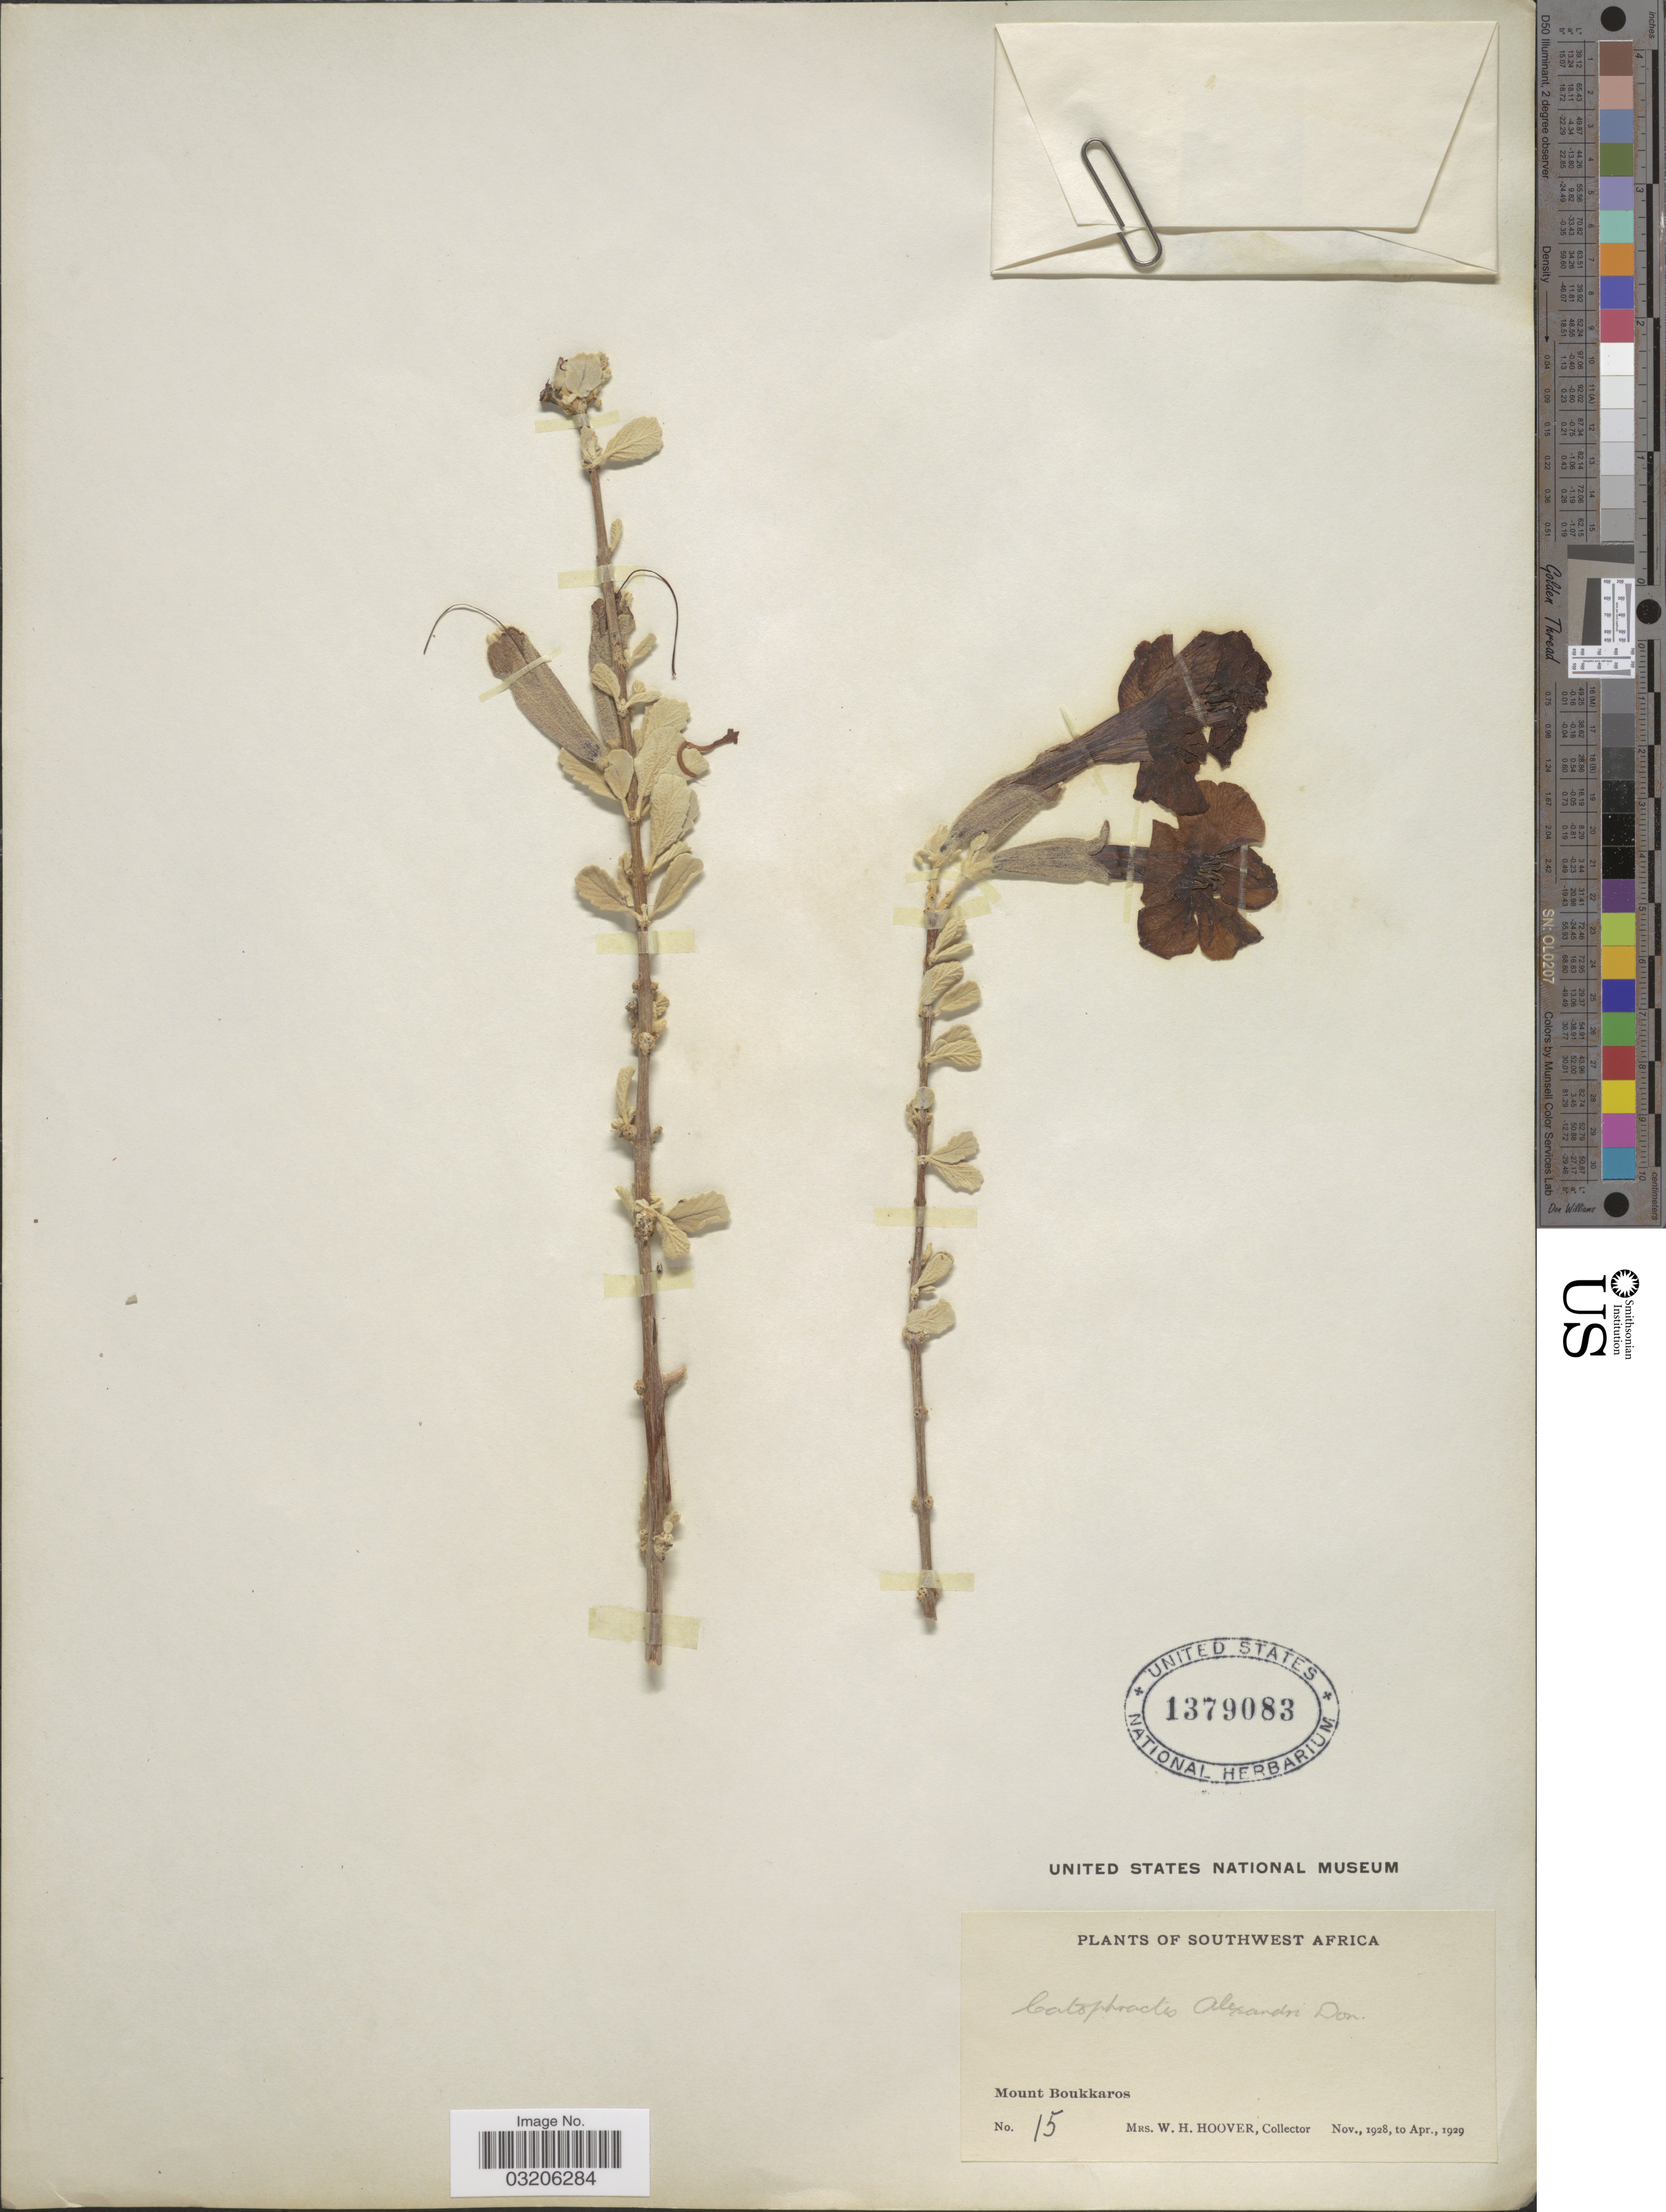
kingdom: Plantae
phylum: Tracheophyta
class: Magnoliopsida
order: Lamiales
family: Bignoniaceae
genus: Catophractes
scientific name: Catophractes alexandri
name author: D. Don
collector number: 15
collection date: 1928-11/1929-04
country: Namibia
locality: Southwest Africa. Mount Boukkaros.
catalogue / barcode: US 1379083